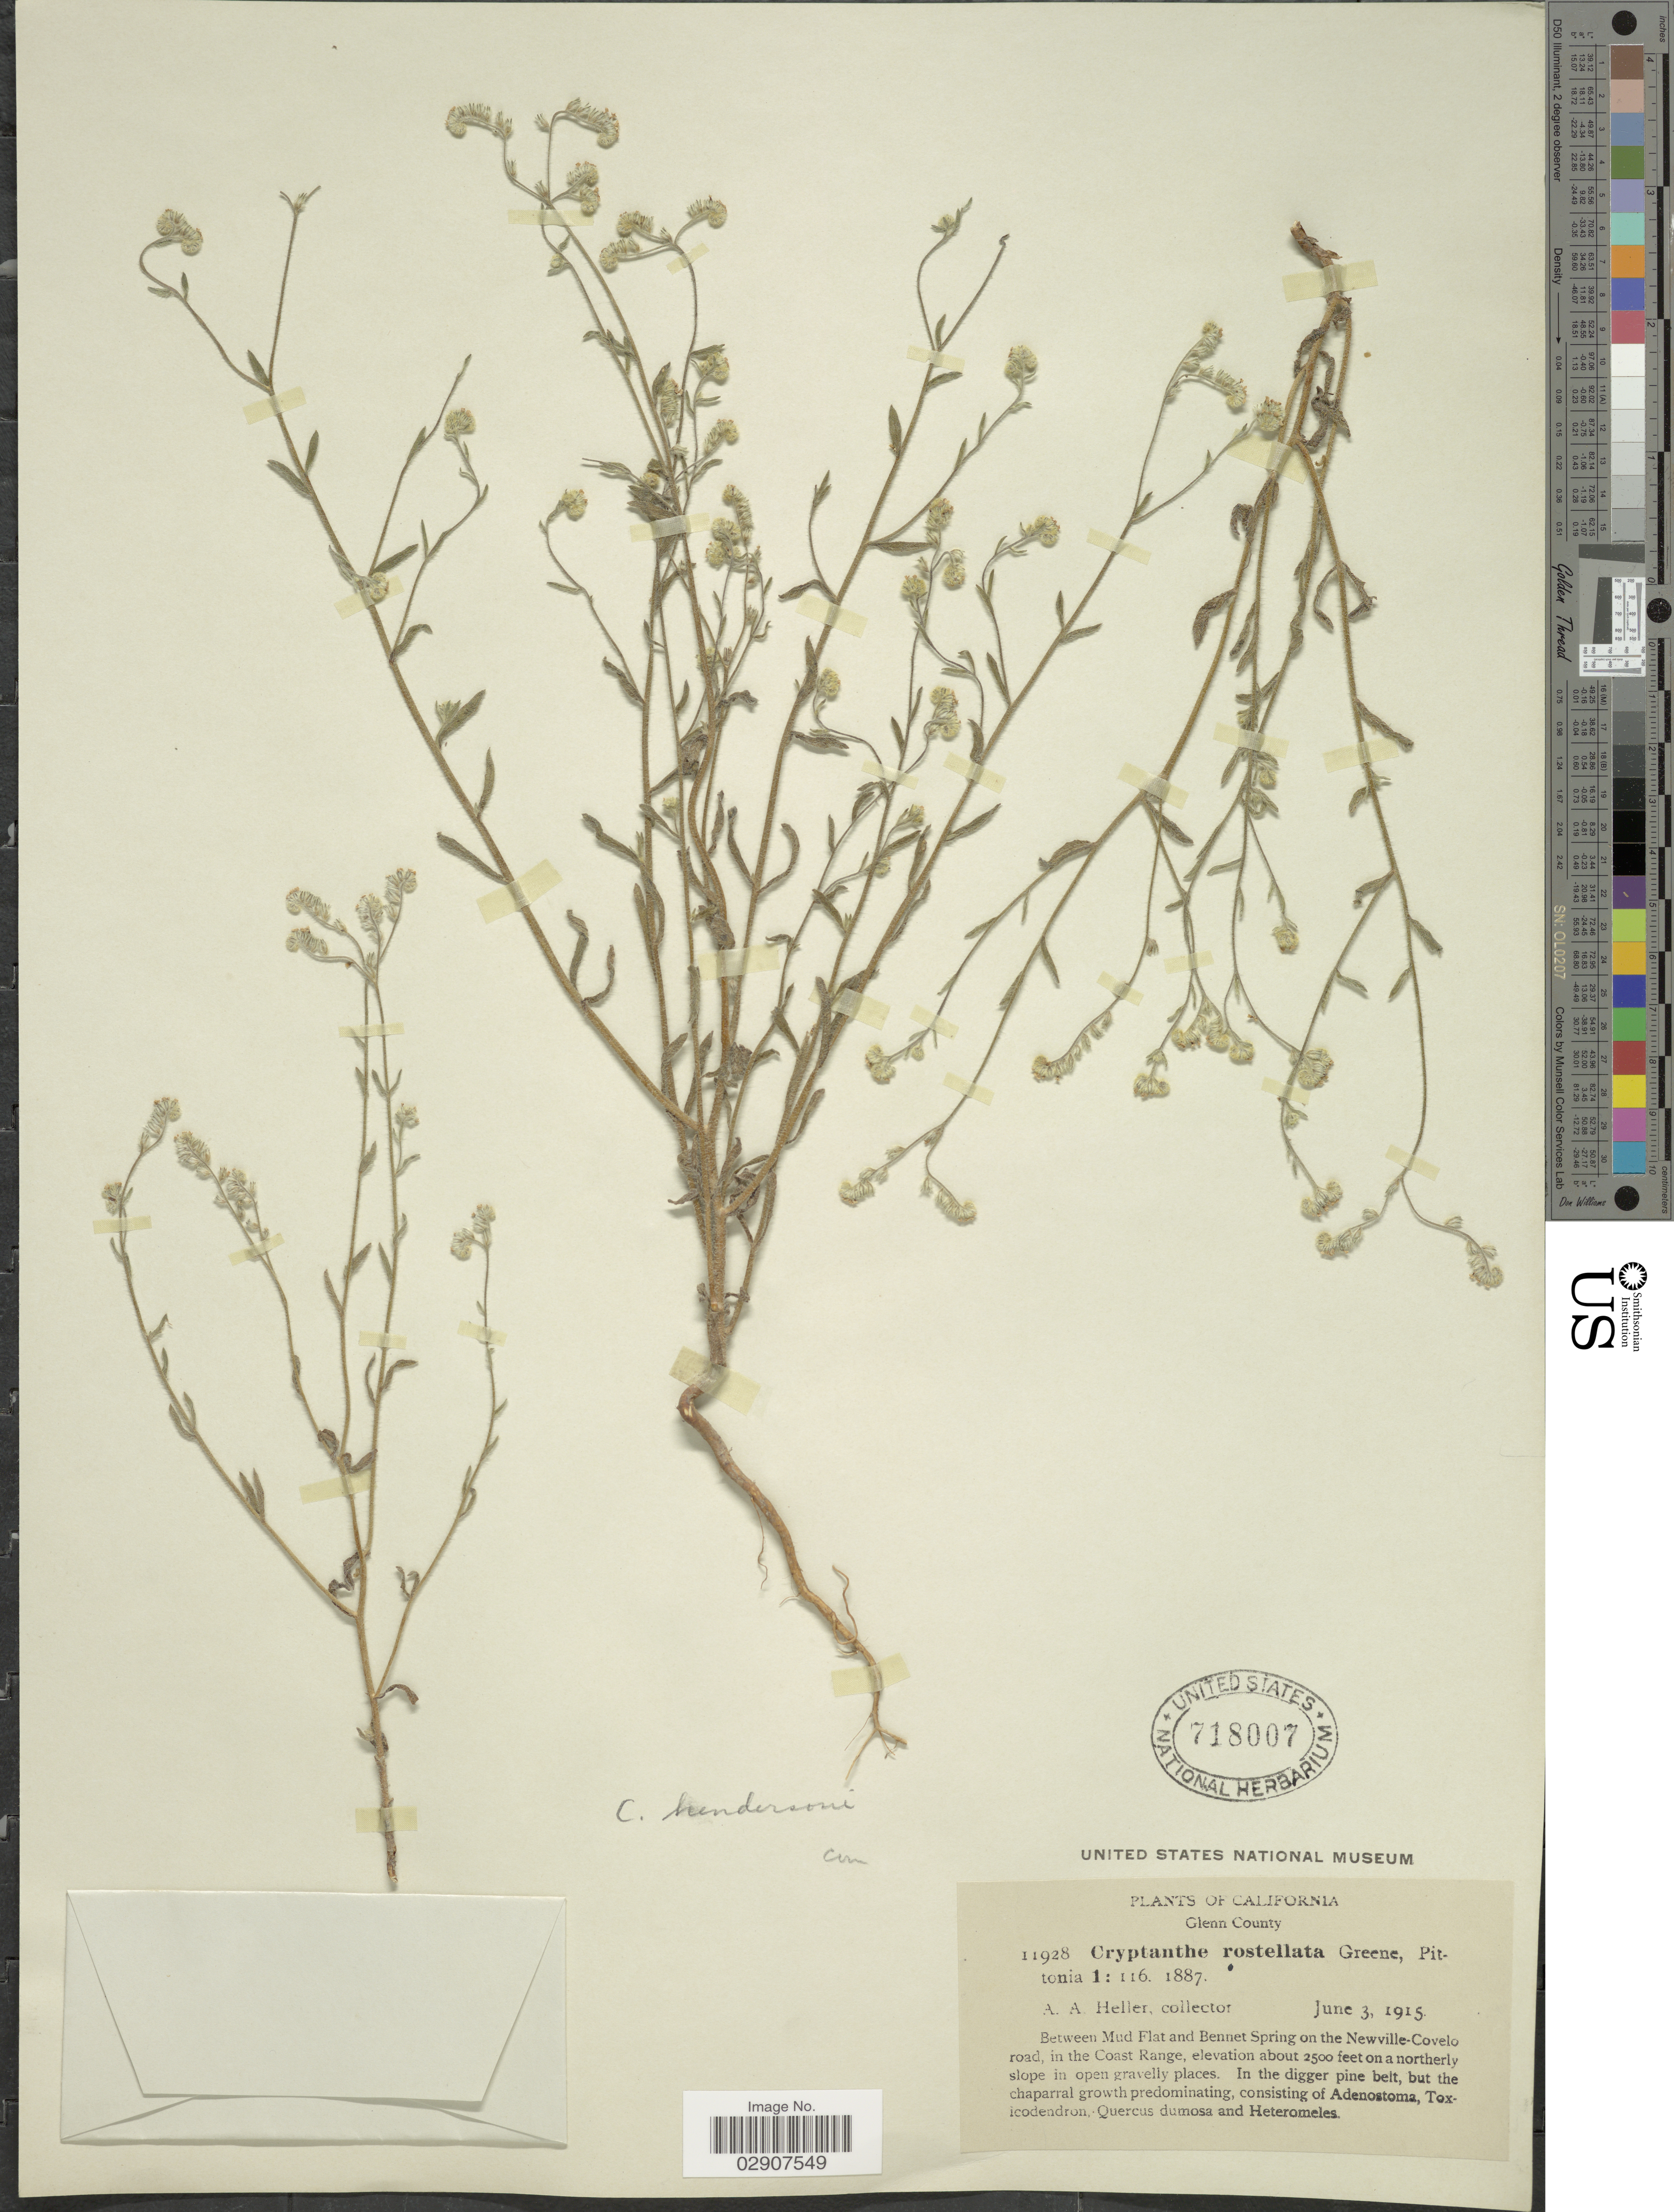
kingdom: Plantae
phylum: Tracheophyta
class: Magnoliopsida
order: Boraginales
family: Boraginaceae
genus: Cryptantha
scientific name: Cryptantha hendersonii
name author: (A. Nelson) A. Nelson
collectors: A. A. Heller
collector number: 11928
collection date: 1915-06-03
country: United States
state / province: California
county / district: Glenn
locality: Glenn County, Between Mud Flat and Bennet Spring on the Newville-Covelo road, in the Coast Range.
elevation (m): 762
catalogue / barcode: US 718007